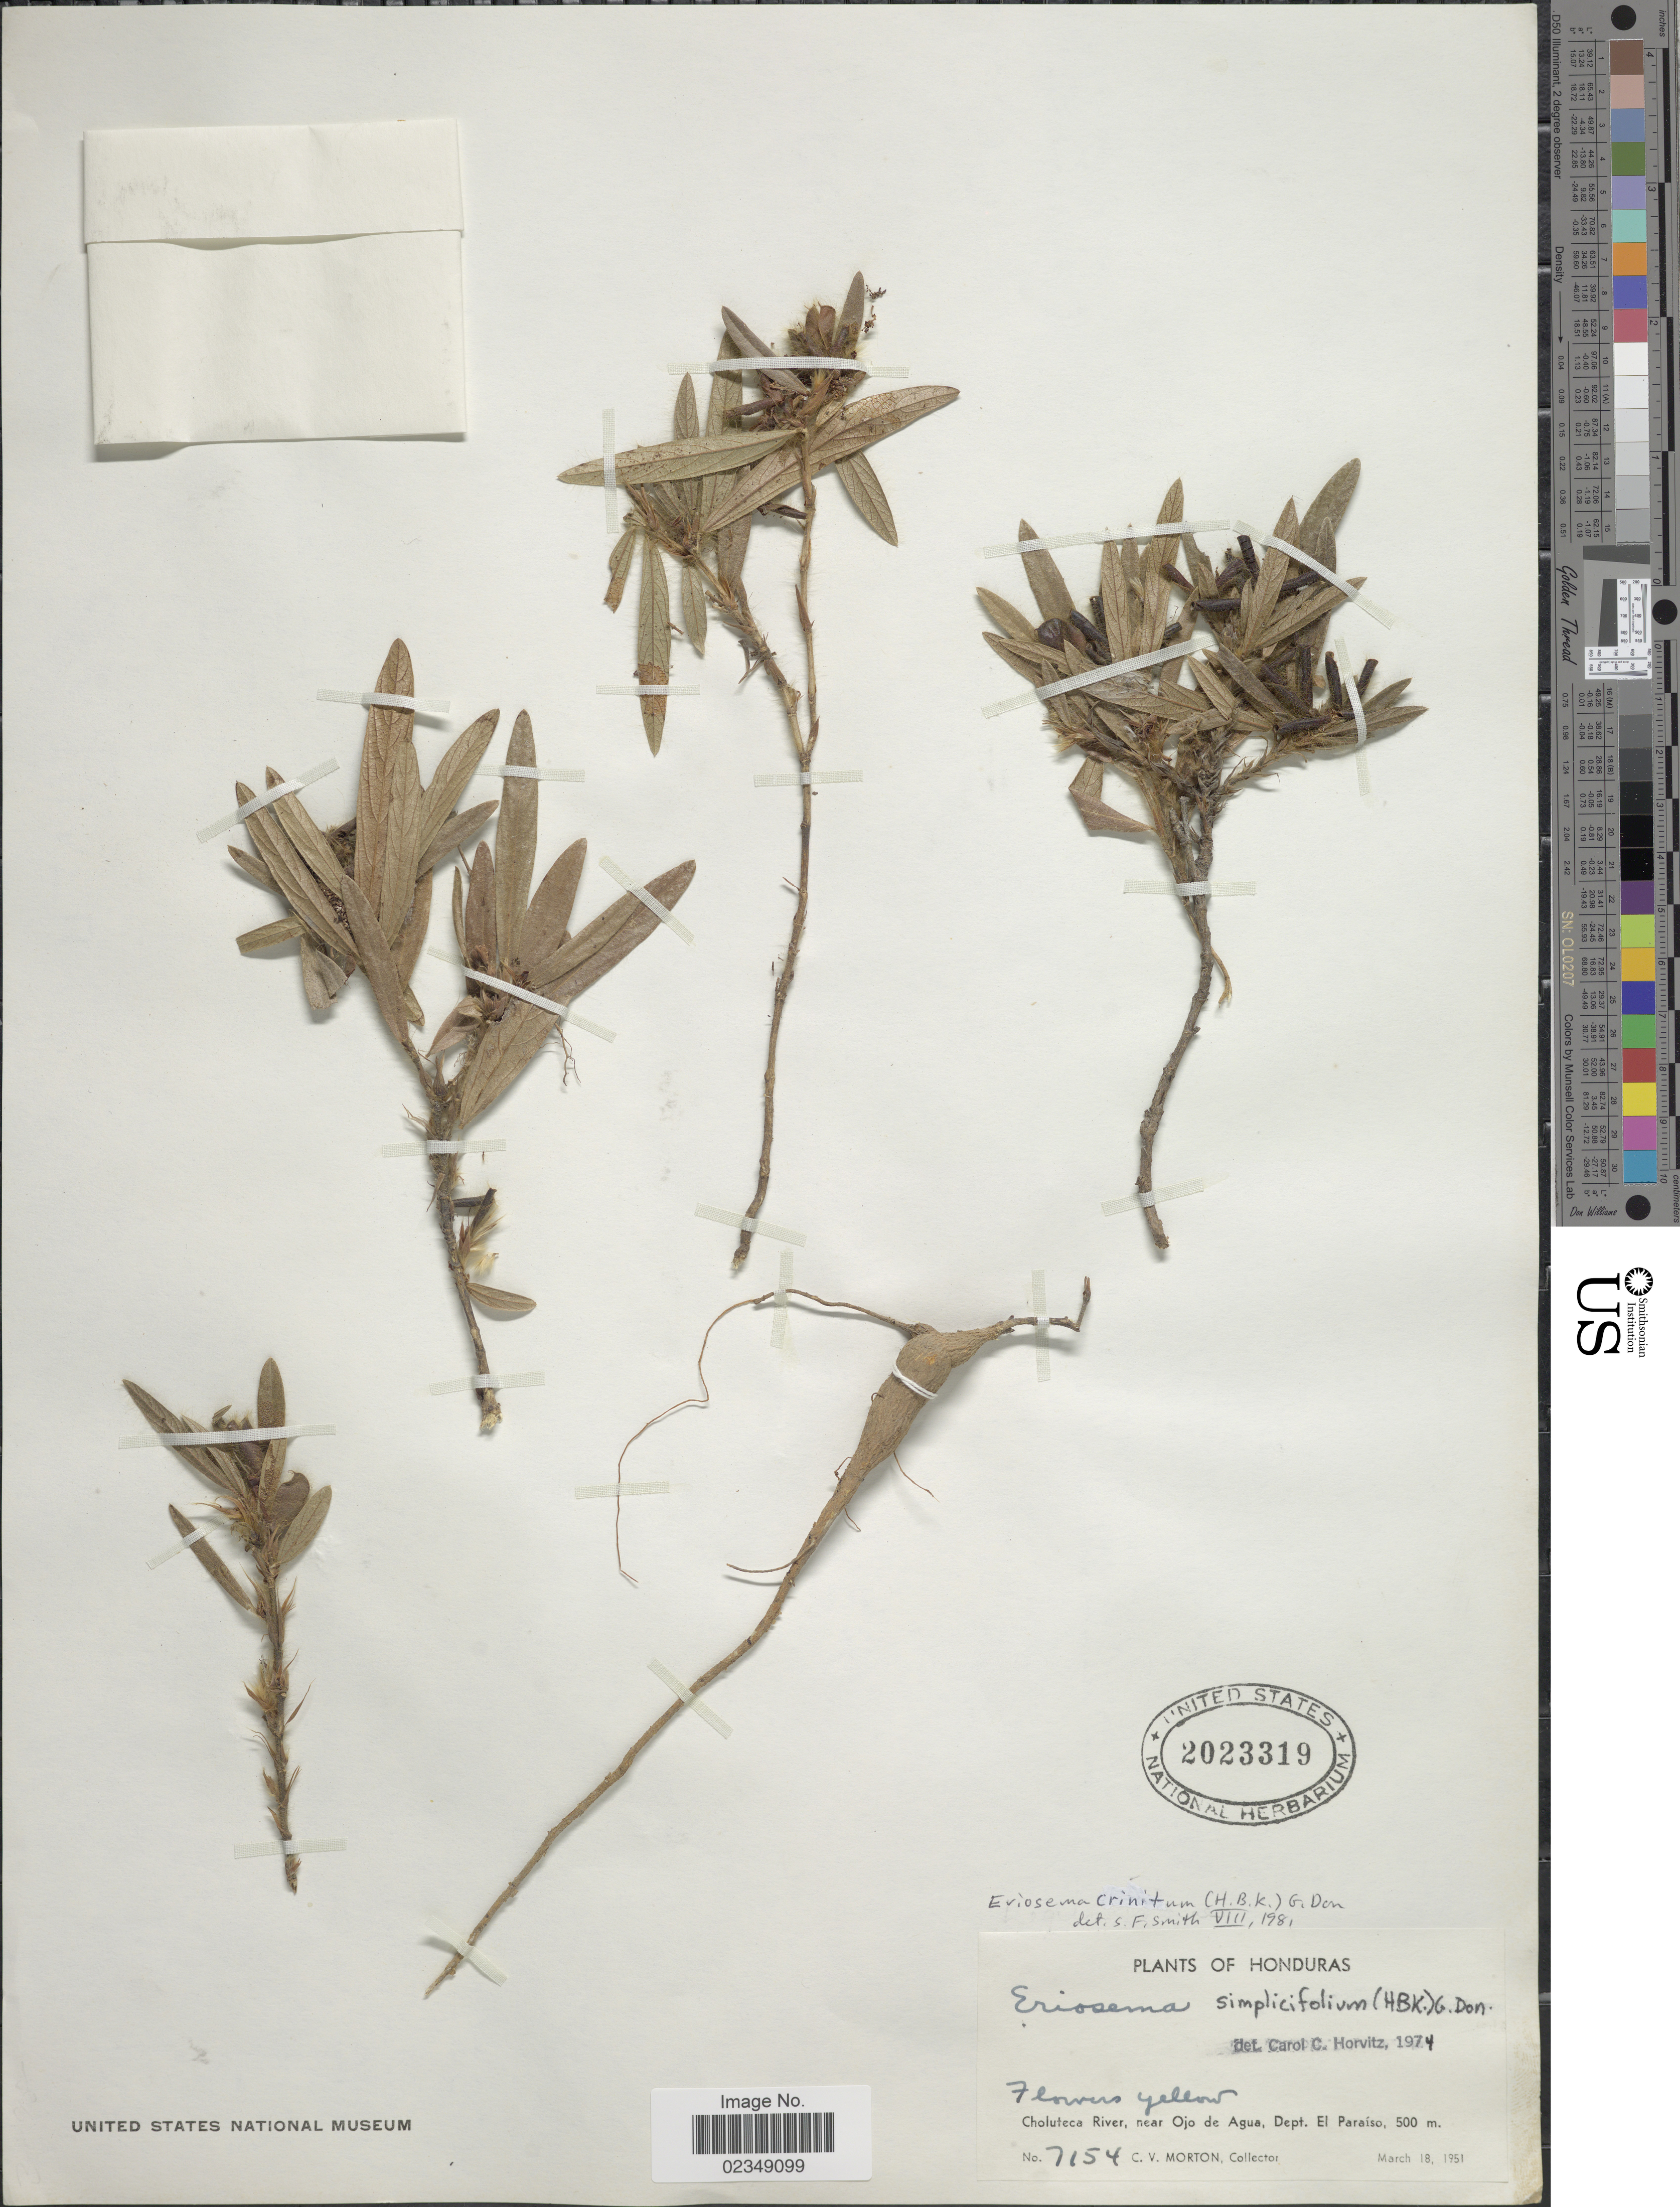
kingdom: Plantae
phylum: Tracheophyta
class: Magnoliopsida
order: Fabales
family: Fabaceae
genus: Eriosema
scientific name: Eriosema crinitum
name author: (Kunth) G. Don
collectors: C. V. Morton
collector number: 7154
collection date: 1951-03-18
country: Honduras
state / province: El Paraíso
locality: Choluteca River, near Ojo de Agua, dept. El Paraiso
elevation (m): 500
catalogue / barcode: US 2023319